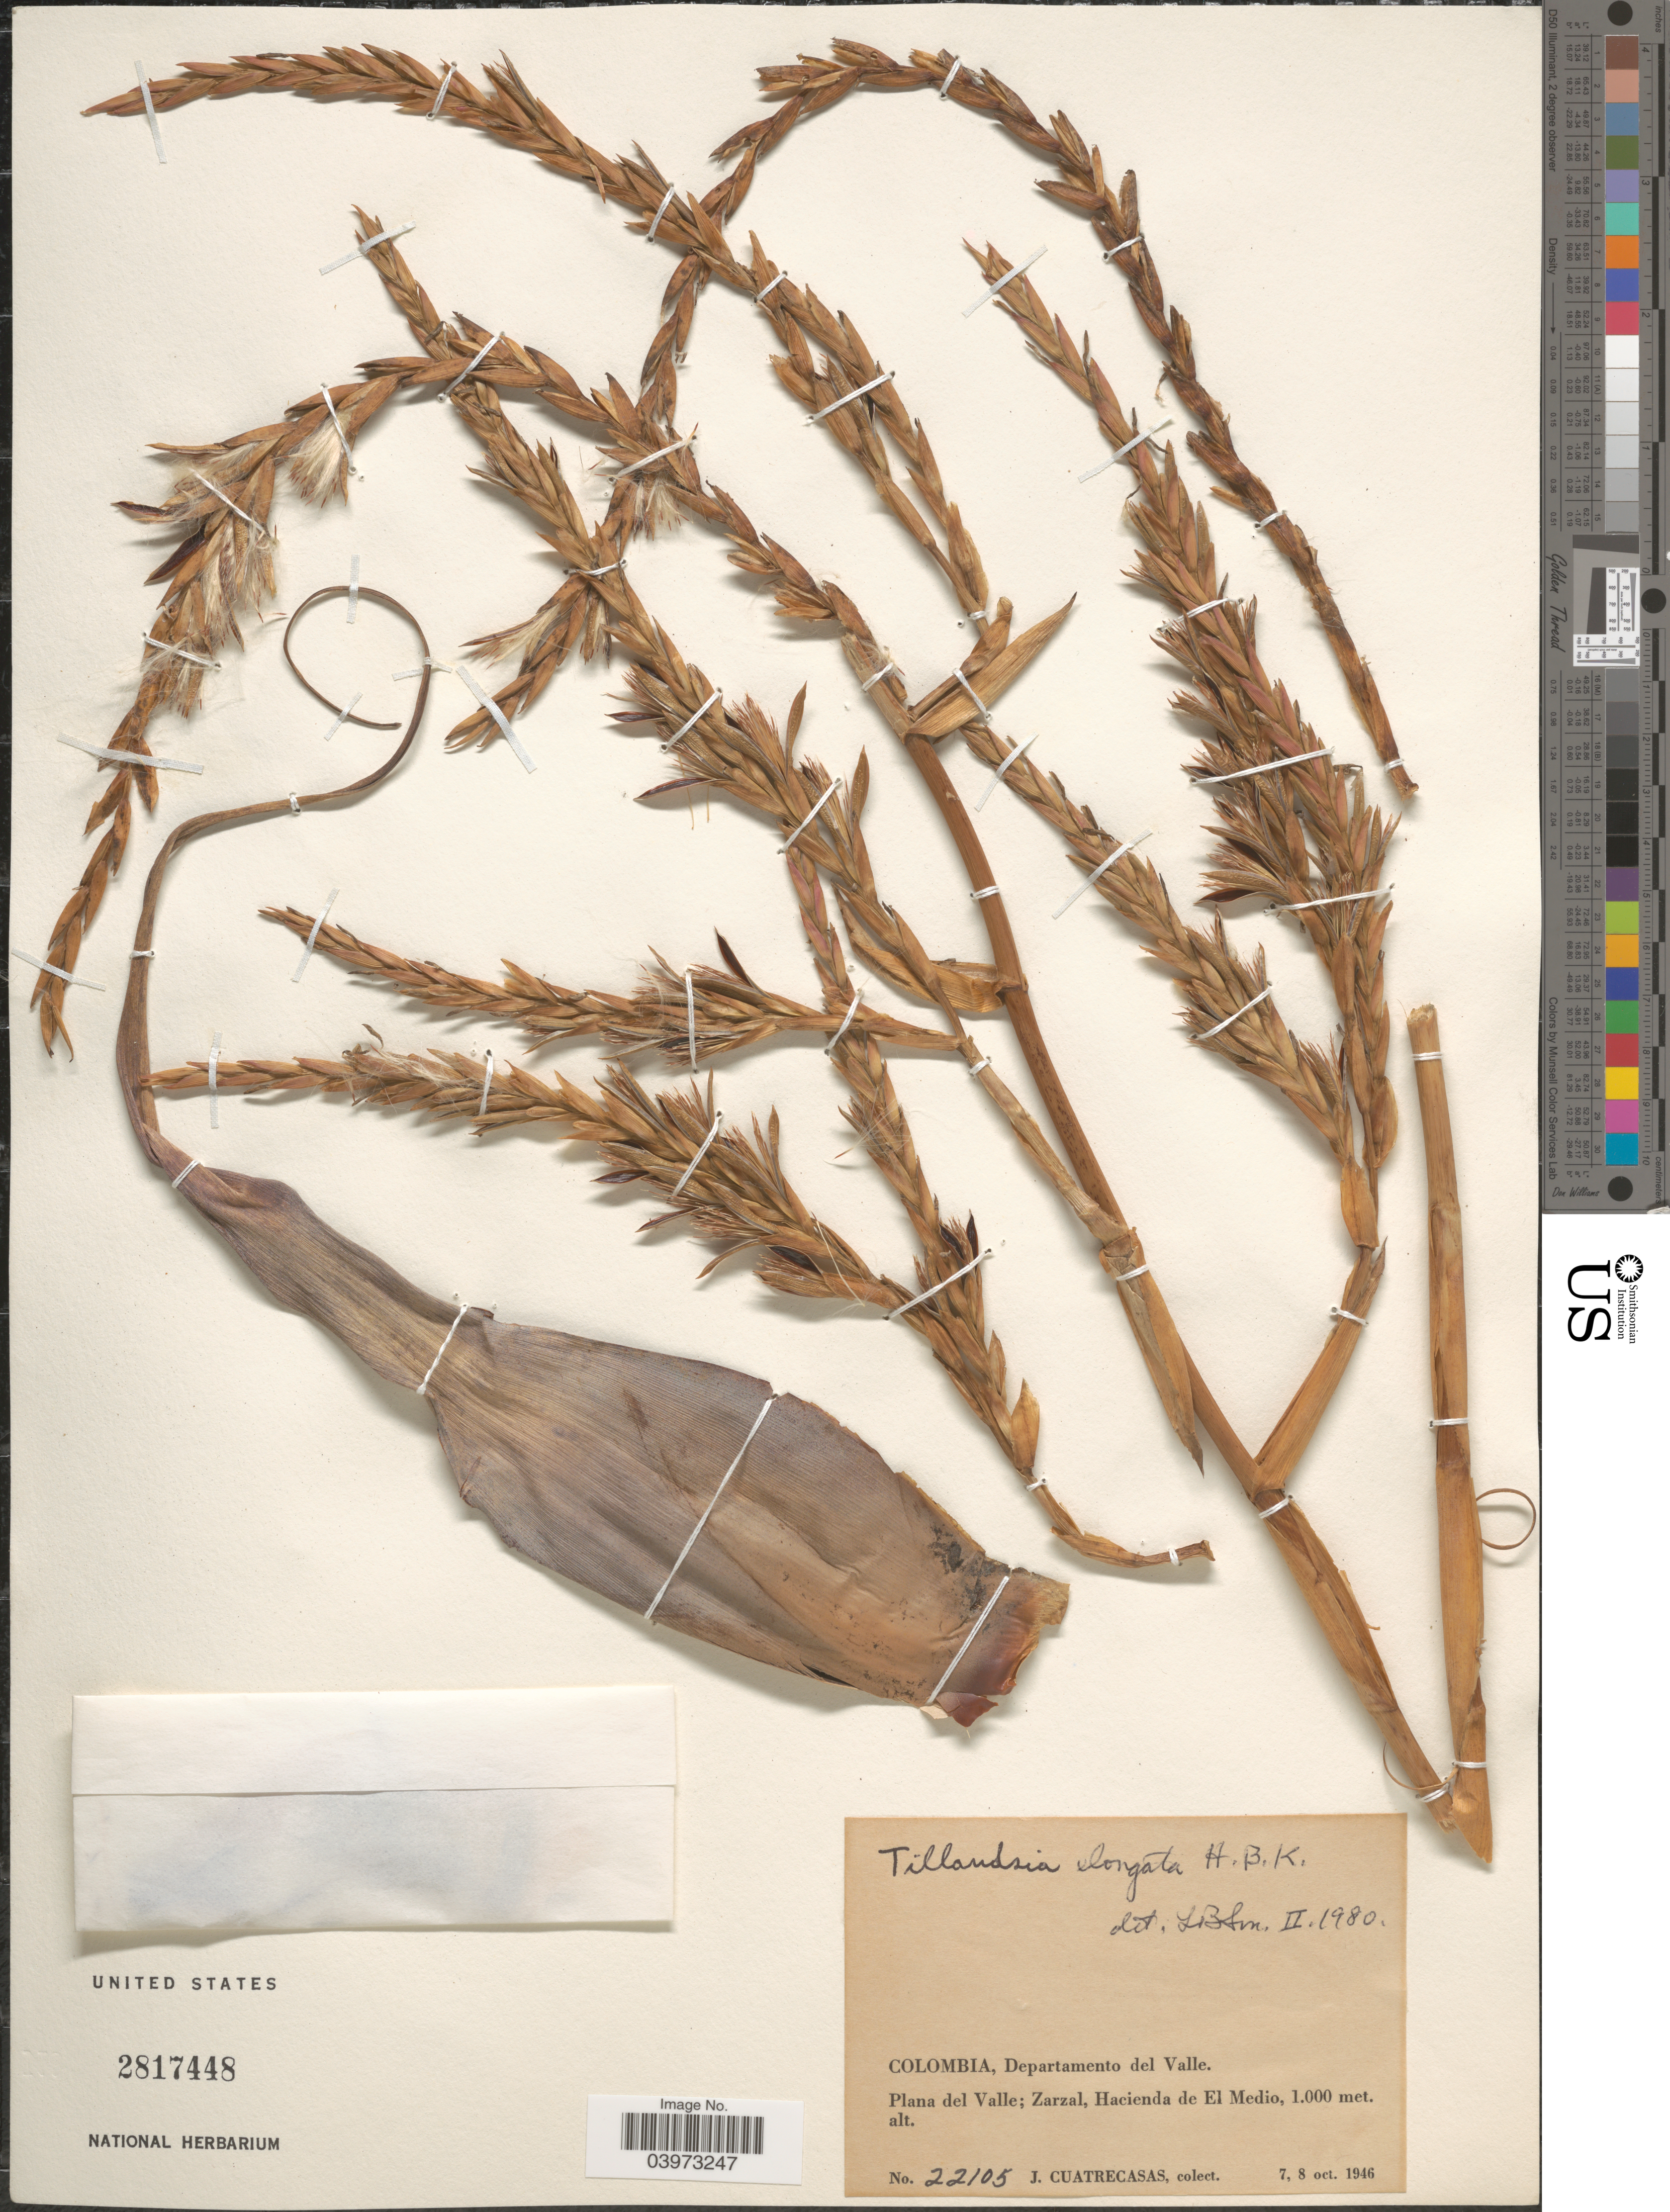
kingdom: Plantae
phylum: Tracheophyta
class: Liliopsida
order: Poales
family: Bromeliaceae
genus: Tillandsia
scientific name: Tillandsia elongata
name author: Kunth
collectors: J. Cuatrecasas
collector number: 22105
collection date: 1946-10-07/1946-10-08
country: Colombia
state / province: Valle del Cauca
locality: Departamento del Valle. Plana del Valle; Zarzal, Hacienda de El Medio.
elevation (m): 1000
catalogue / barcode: US 2817448